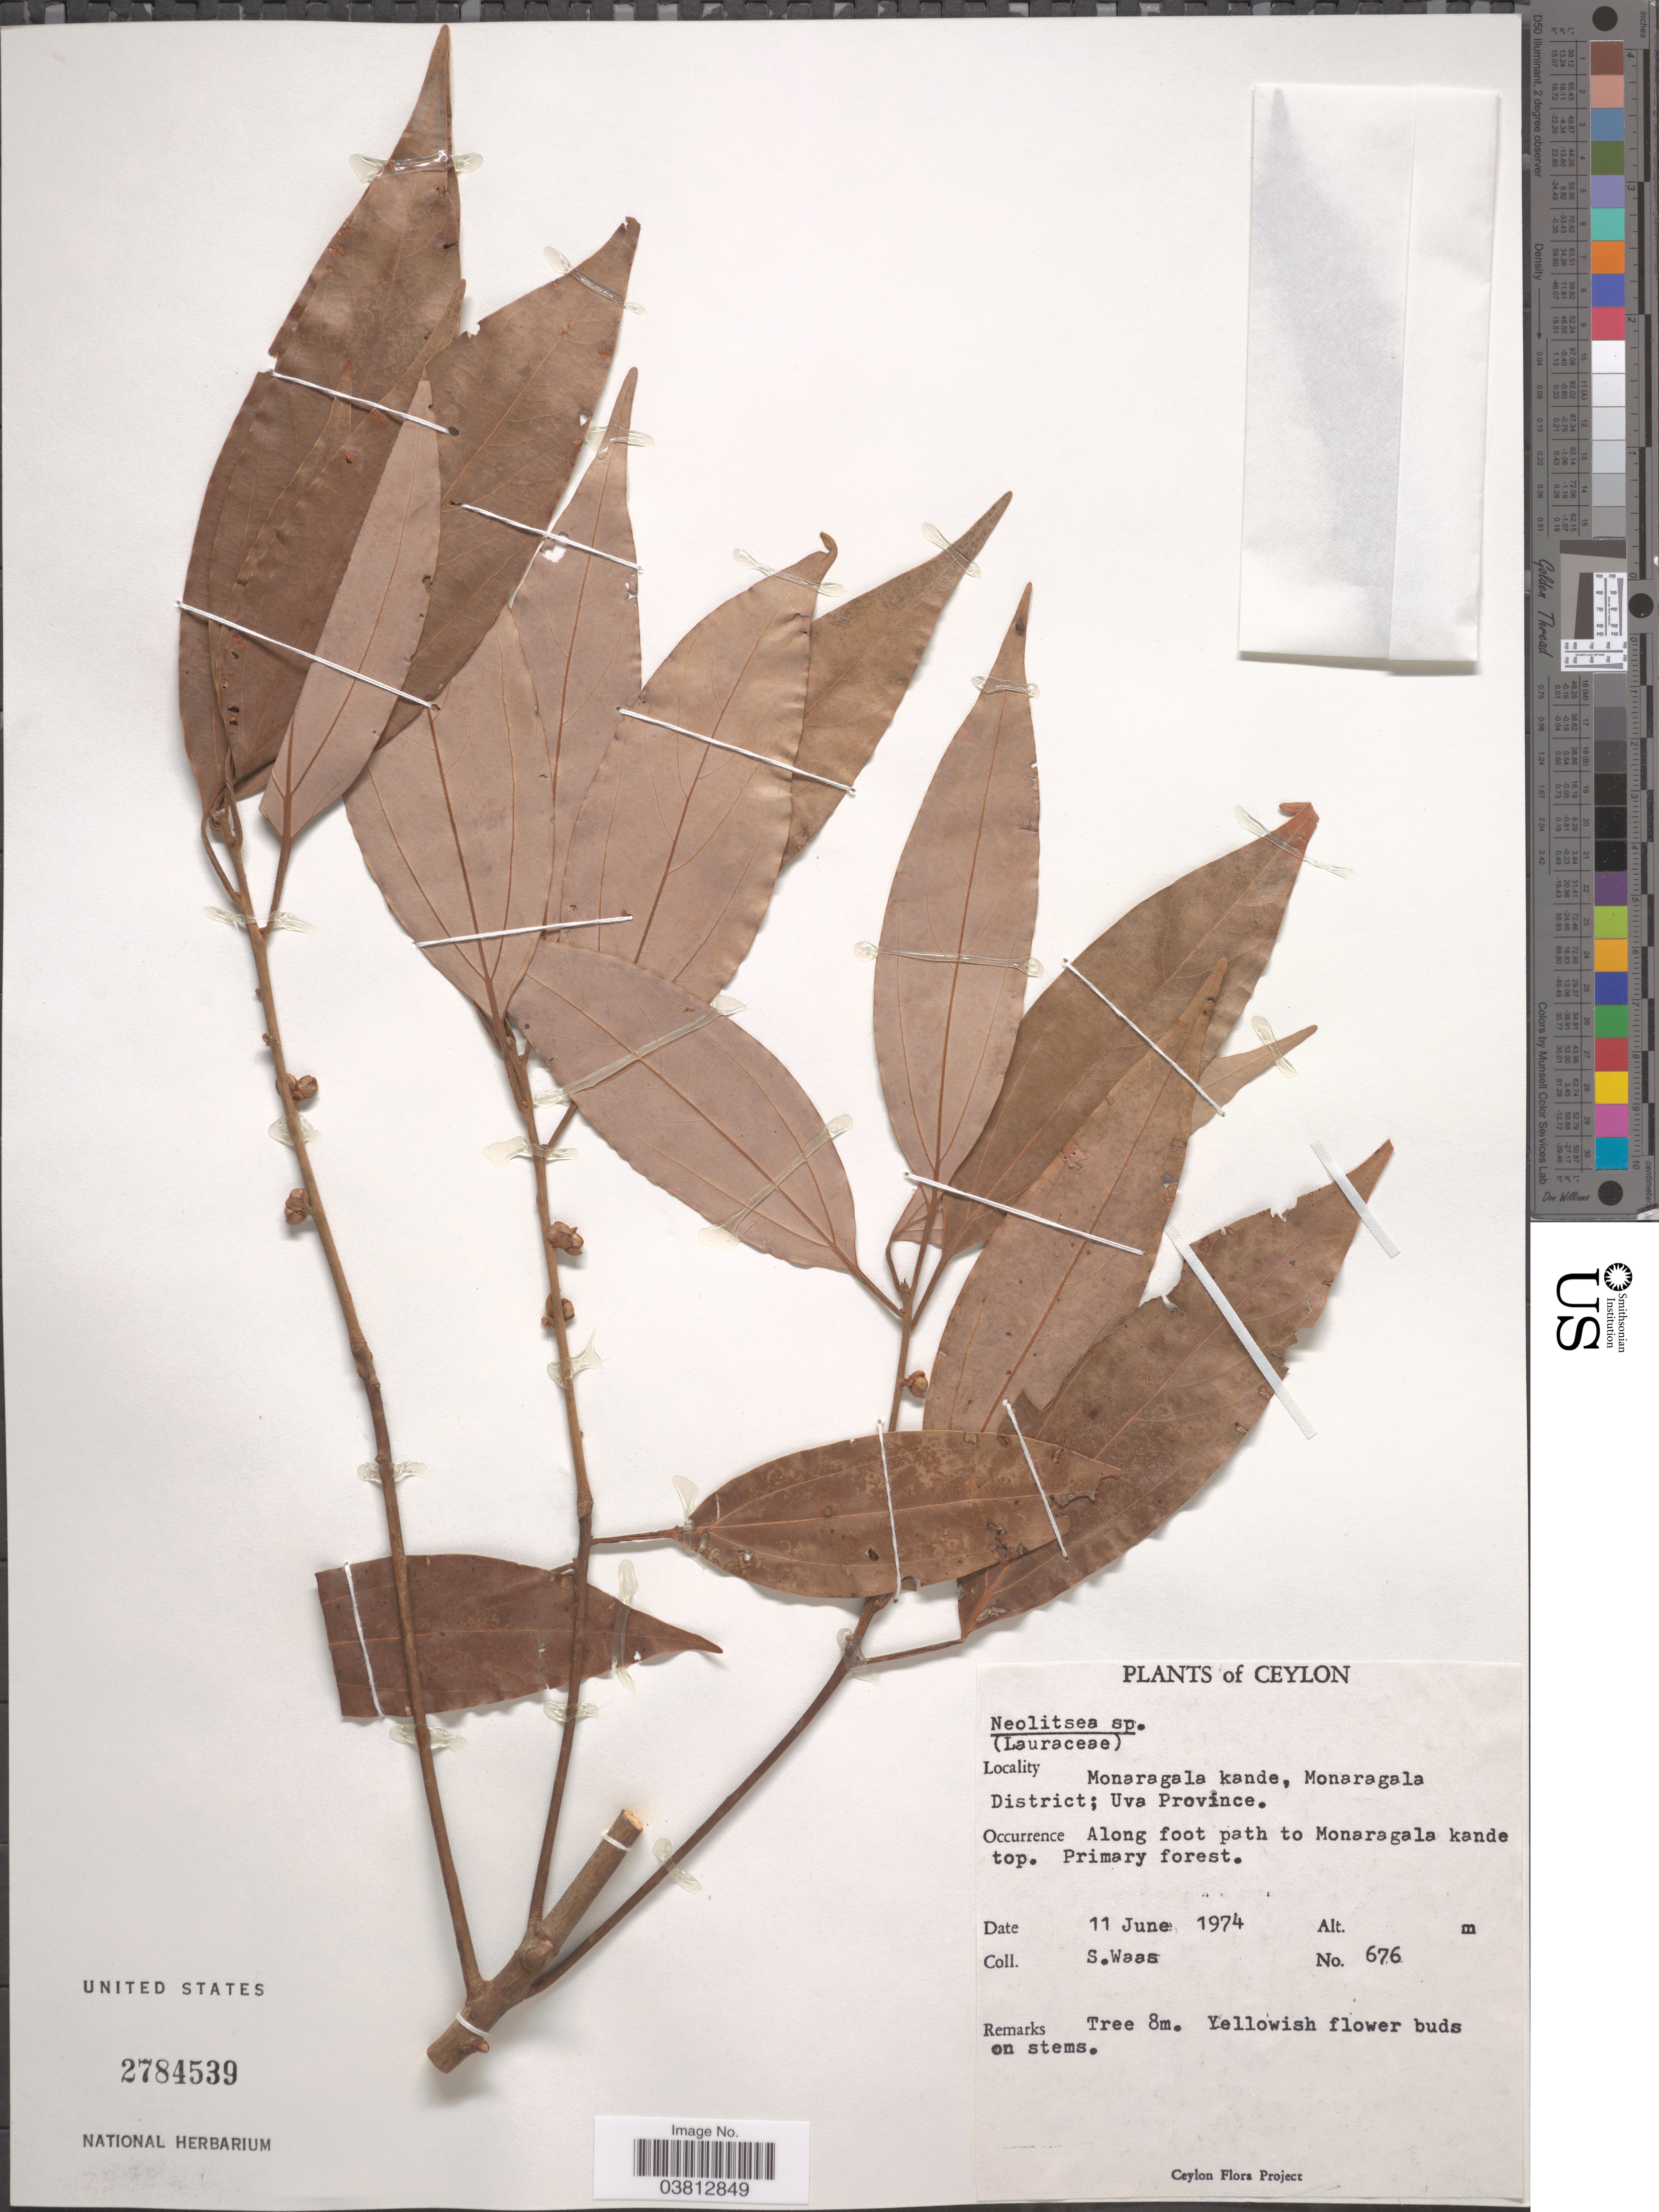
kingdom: Plantae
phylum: Tracheophyta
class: Magnoliopsida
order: Laurales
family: Lauraceae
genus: Neolitsea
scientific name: Neolitsea sp.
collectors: S. Waas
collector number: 676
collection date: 1974-06-11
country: Sri Lanka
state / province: Uva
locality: Ceylon. Monaragala kande, Monaragala District. Along foot path to Monaragala kande top.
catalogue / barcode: US 2784539